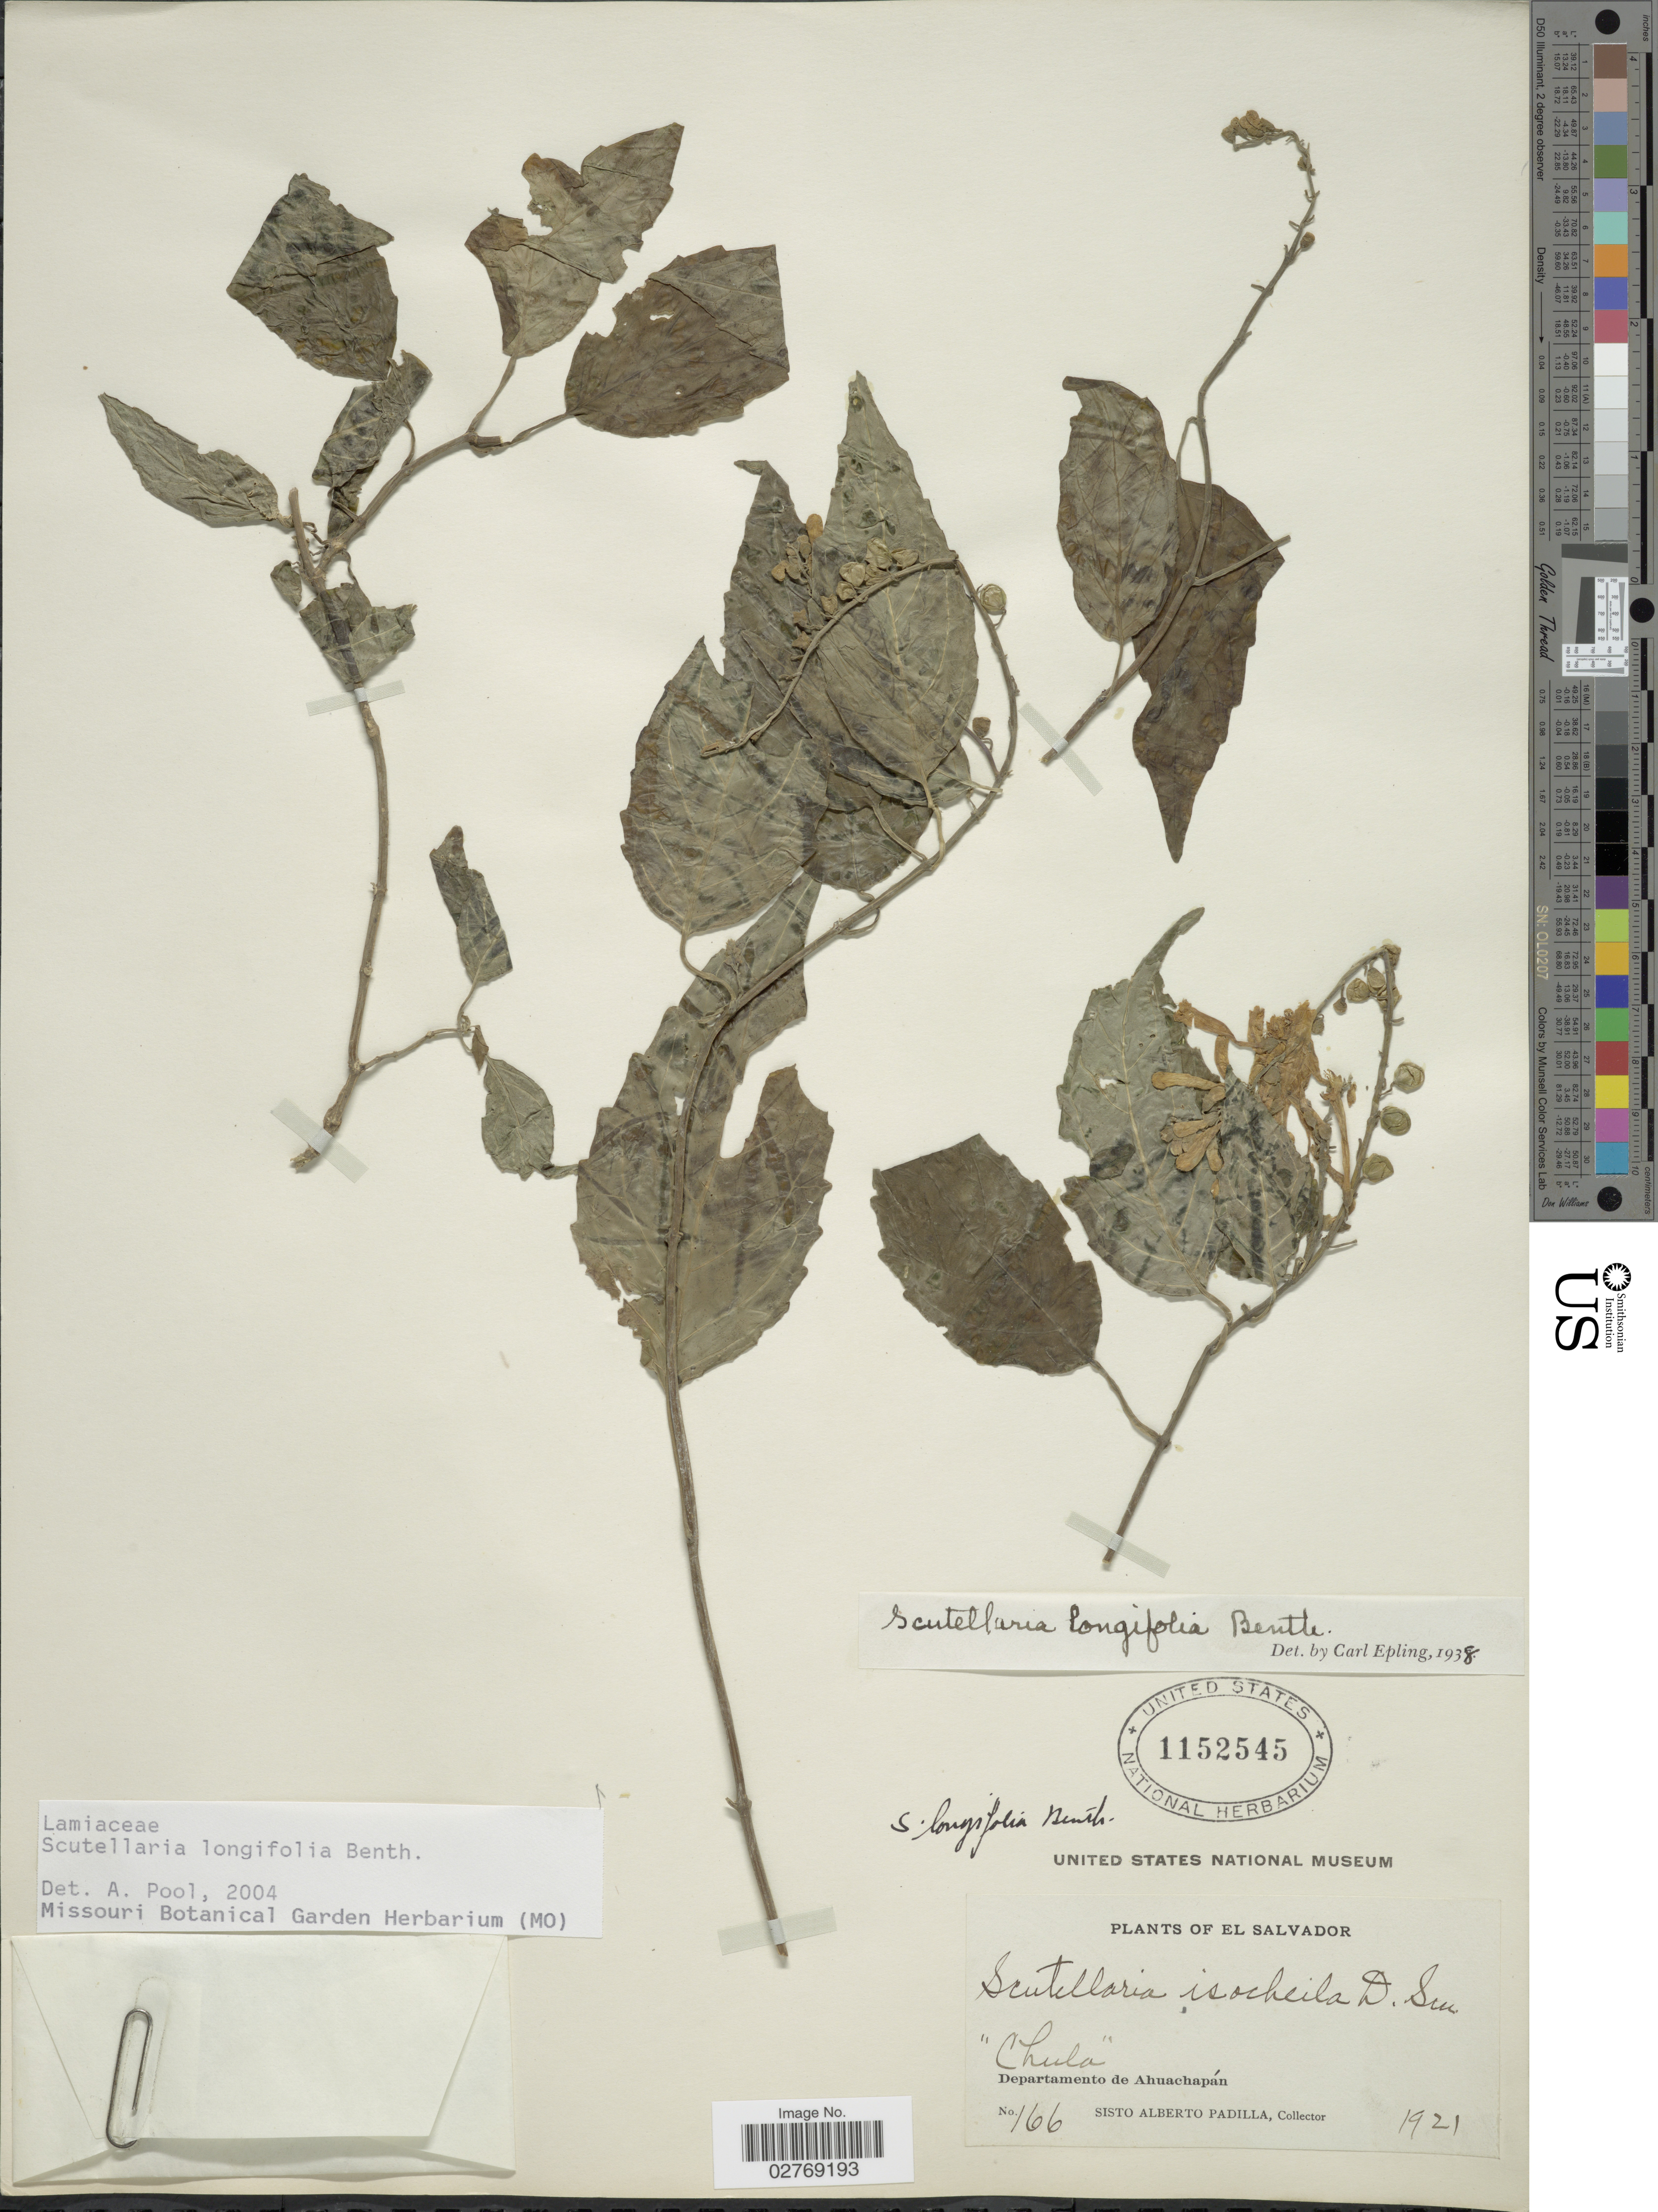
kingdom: Plantae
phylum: Tracheophyta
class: Magnoliopsida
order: Lamiales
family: Lamiaceae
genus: Scutellaria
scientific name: Scutellaria longifolia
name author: Donn. Sm.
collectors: S. A. Padilla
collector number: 166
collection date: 1921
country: El Salvador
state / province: Ahuachapan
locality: Departamento de Ahuachapán.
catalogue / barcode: US 1152545